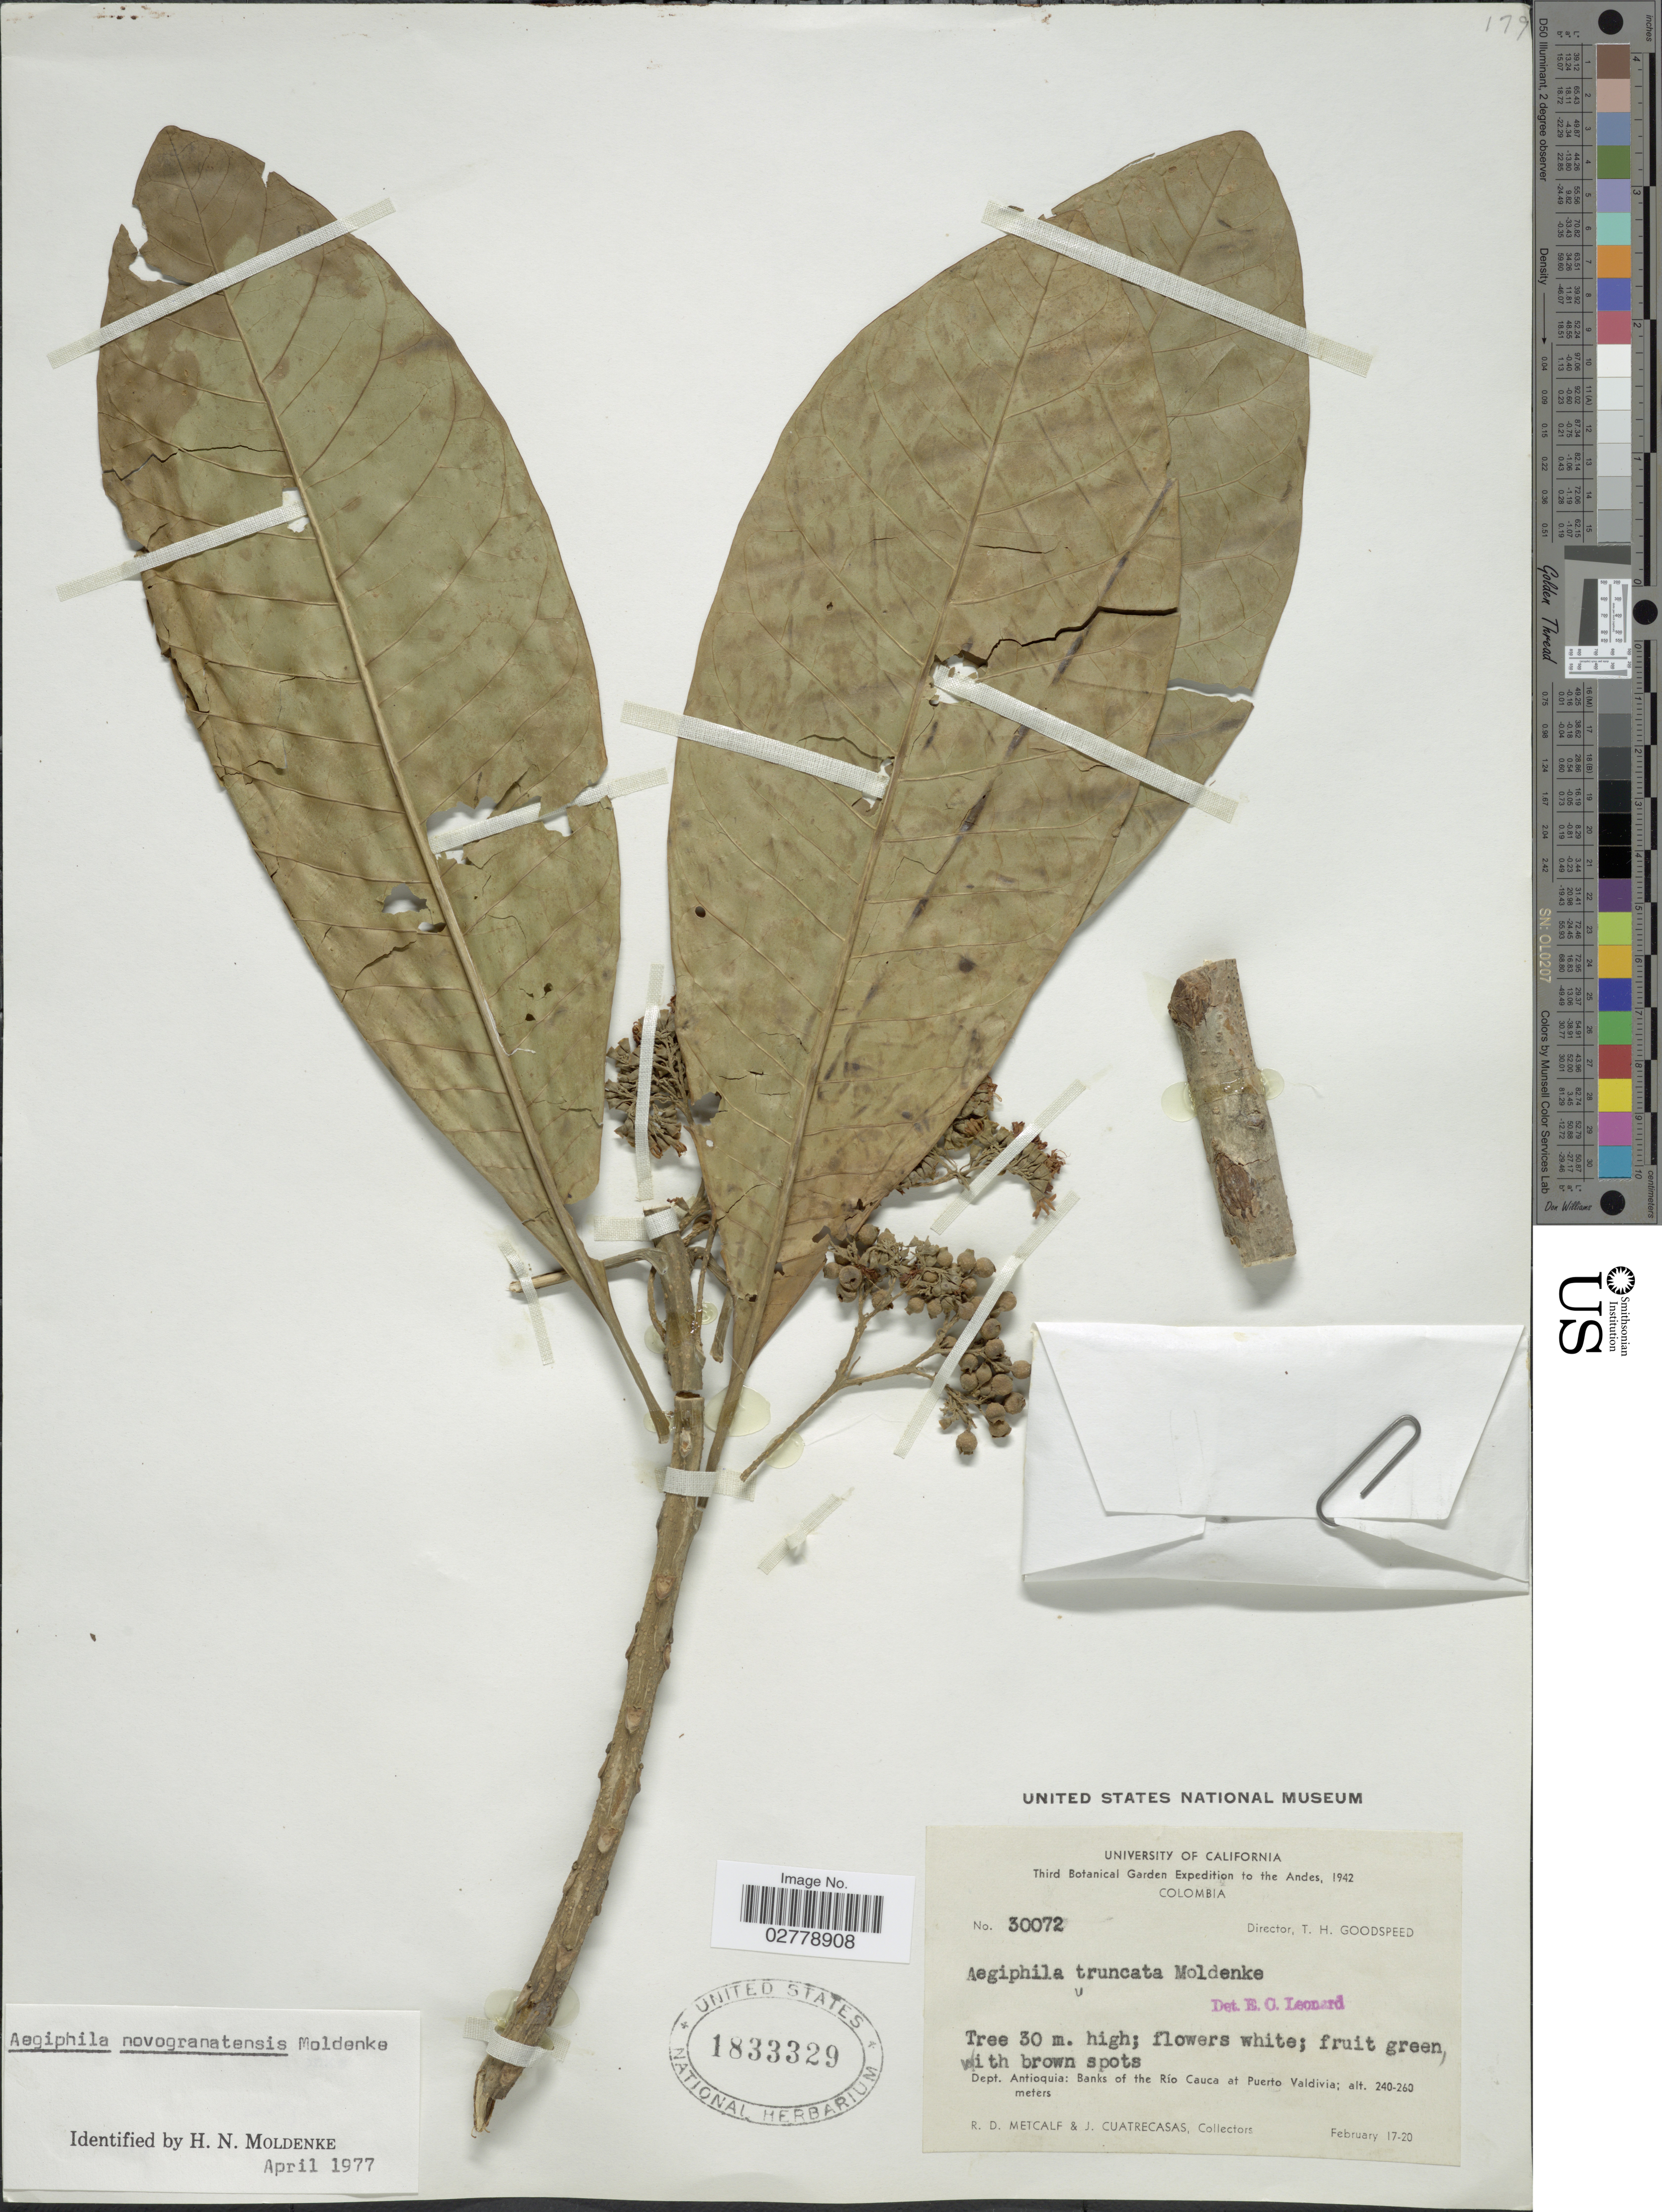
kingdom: Plantae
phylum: Tracheophyta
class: Magnoliopsida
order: Lamiales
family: Lamiaceae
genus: Aegiphila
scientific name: Aegiphila novogranatensis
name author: Moldenke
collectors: R. D. Metcalf & J. Cuatrecasas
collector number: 30072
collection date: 1942-02-17/1942-02-20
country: Colombia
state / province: Antioquia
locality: Andes. Banks of the Río Cauca at Puerto Valdivia.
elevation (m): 240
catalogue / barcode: US 1833329